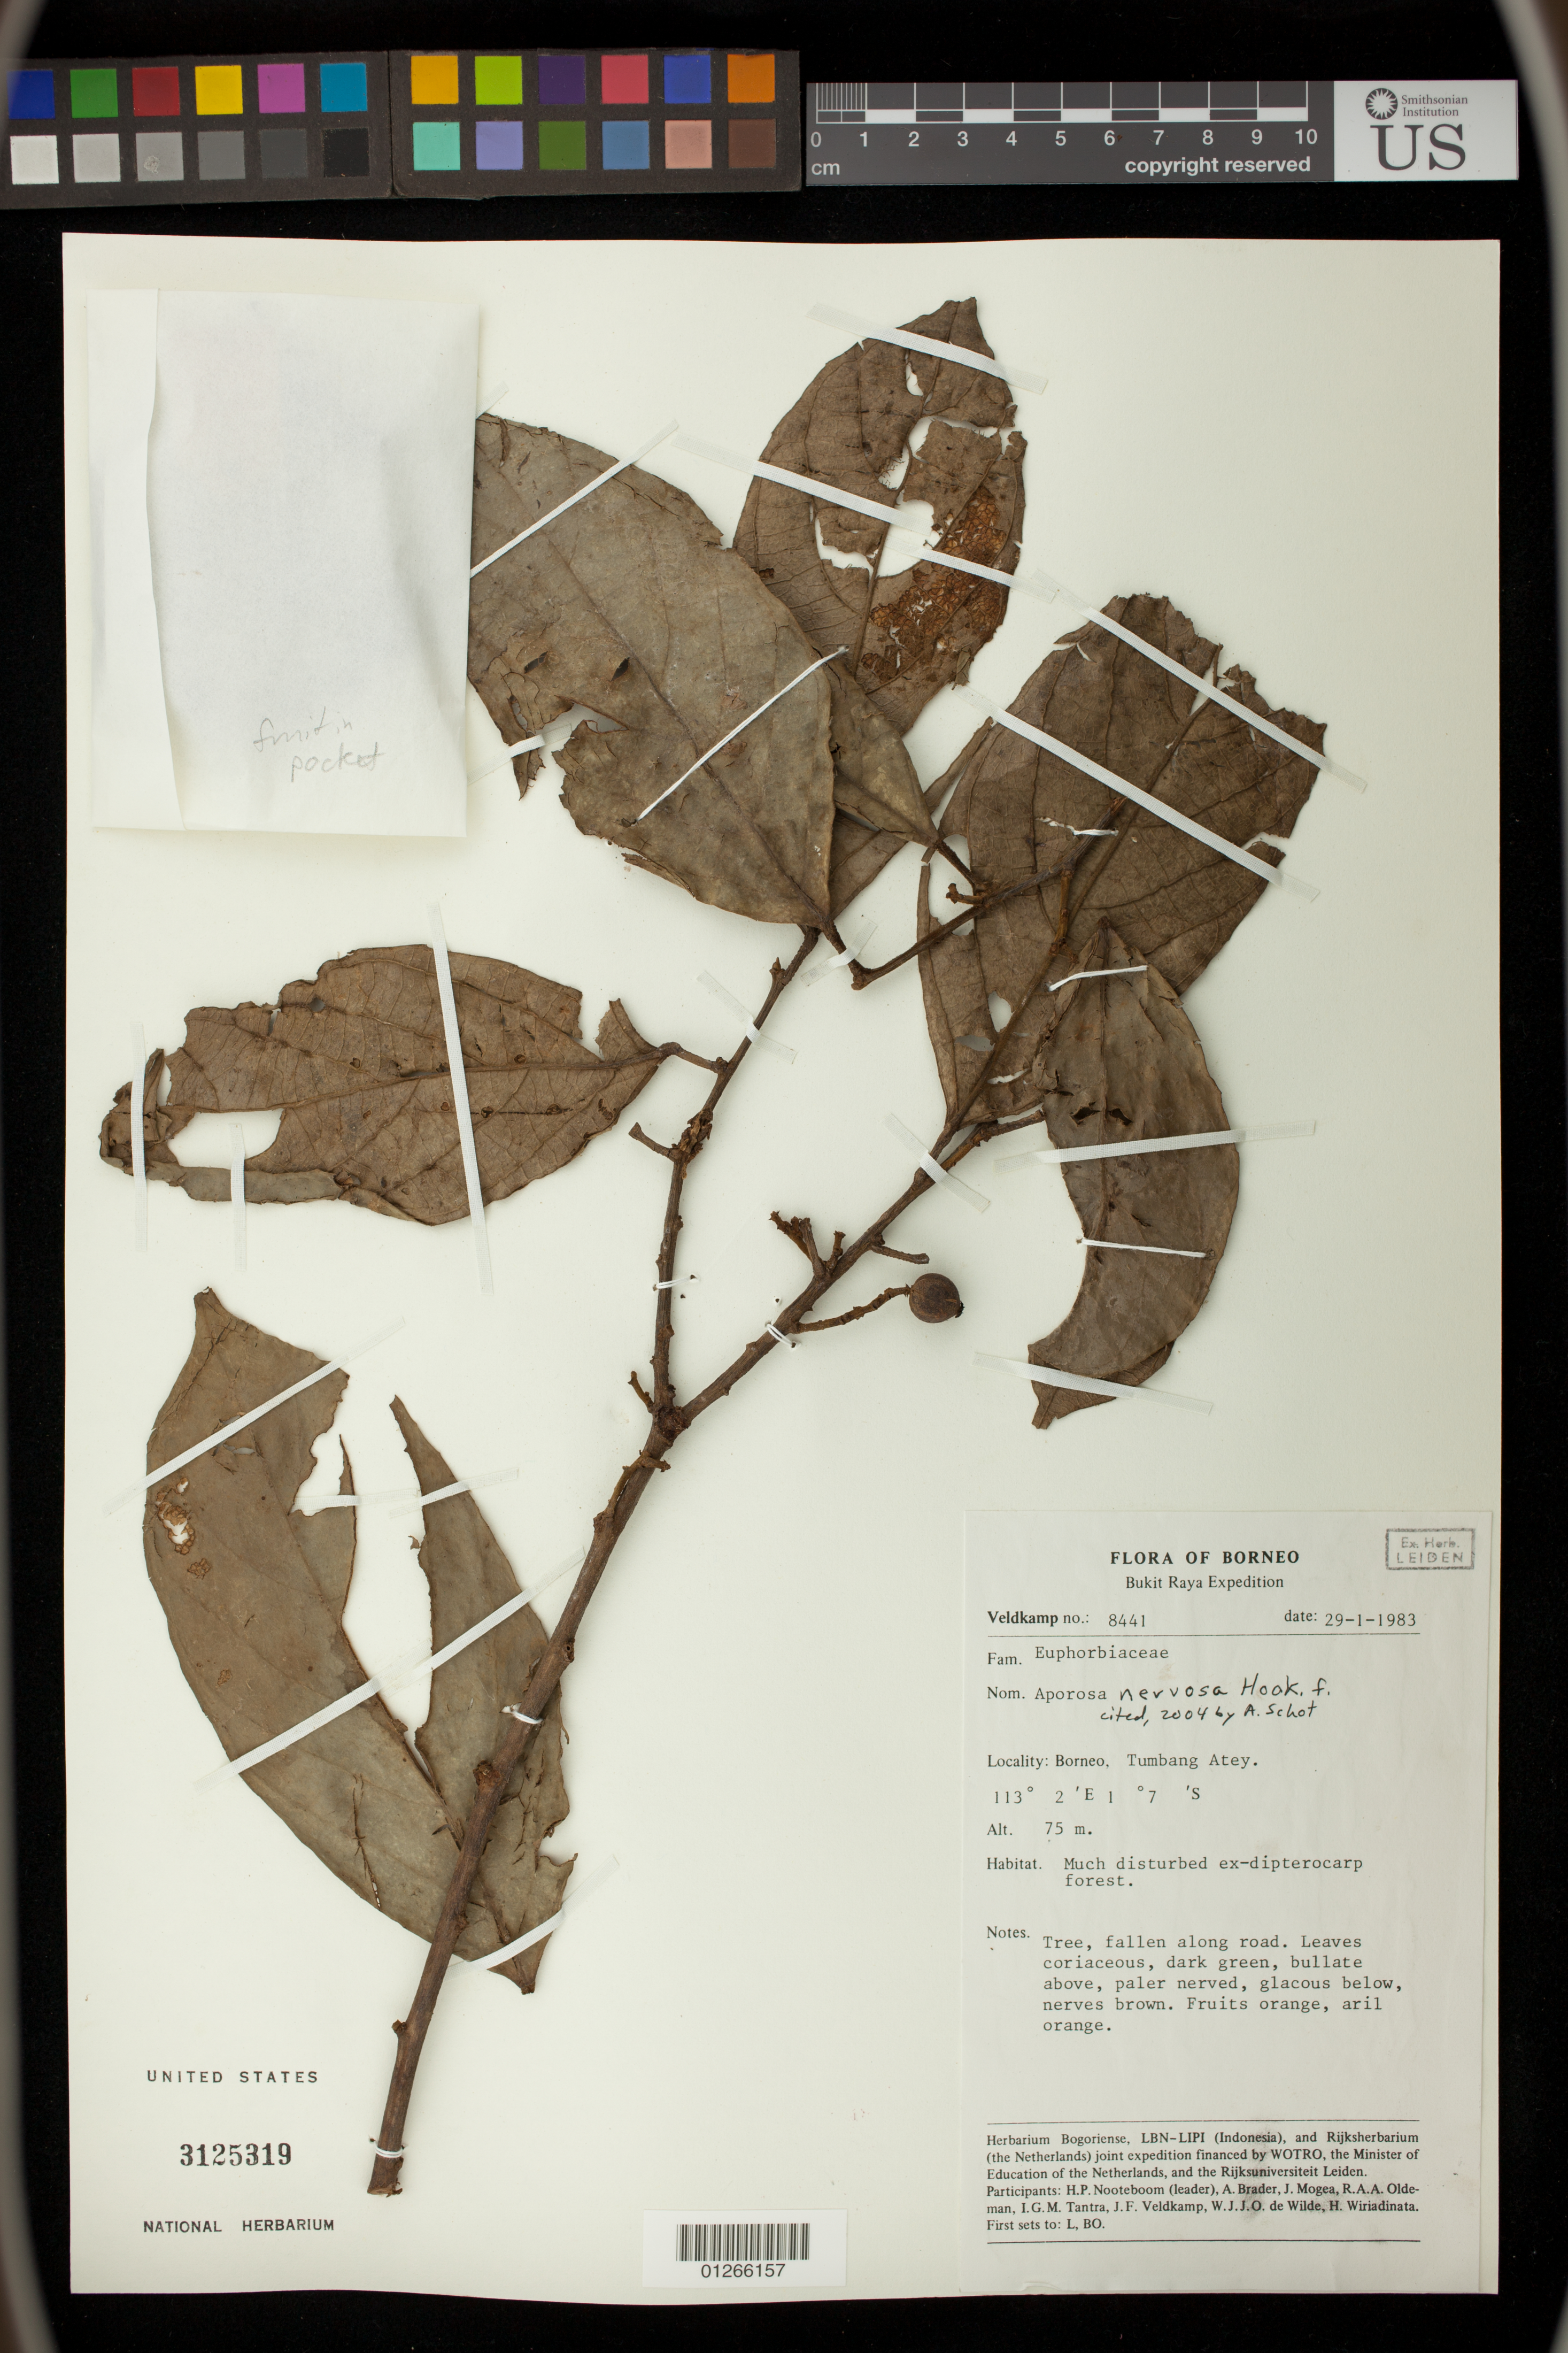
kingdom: Plantae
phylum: Tracheophyta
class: Magnoliopsida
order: Malpighiales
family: Phyllanthaceae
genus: Aporosa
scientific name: Aporosa nervosa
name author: Hook. f.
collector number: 8441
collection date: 1983-01-29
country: Indonesia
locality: Borneo, Bukit Raya Expedition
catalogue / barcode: US 3125319